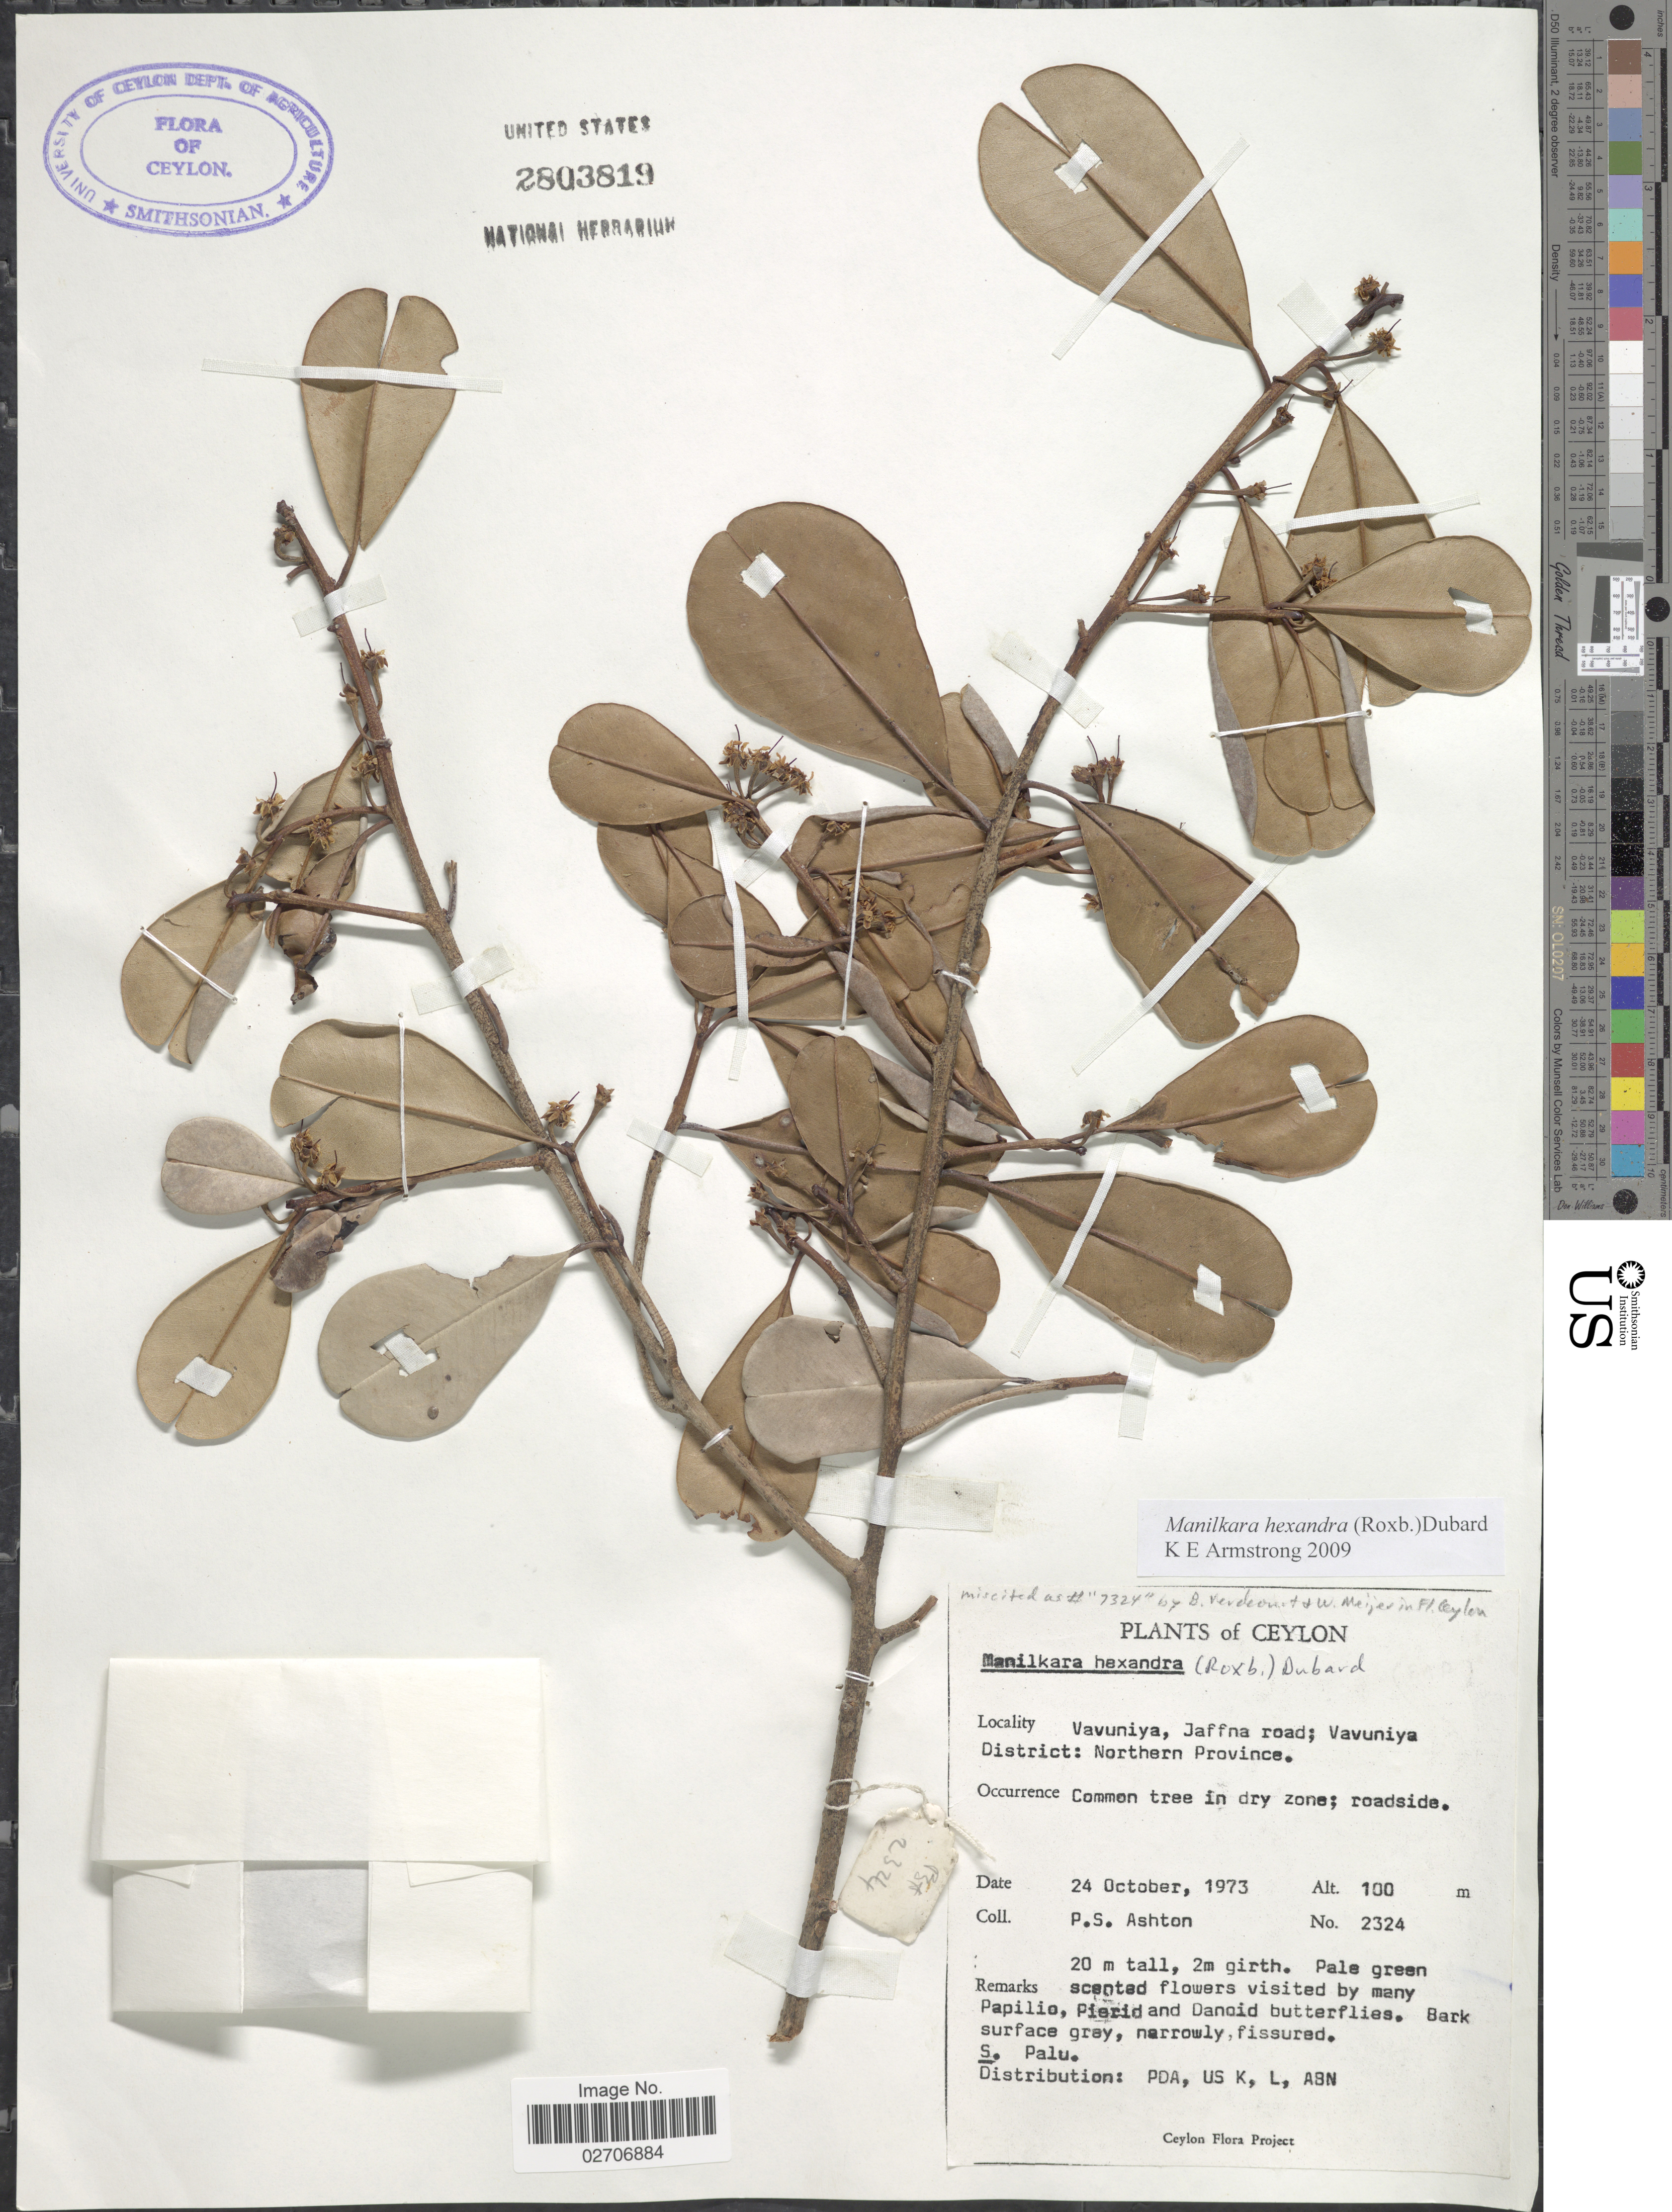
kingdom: Plantae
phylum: Tracheophyta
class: Magnoliopsida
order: Ericales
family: Sapotaceae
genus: Manilkara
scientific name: Manilkara hexandra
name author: (Roxb.) Dubard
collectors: P. S. Ashton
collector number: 2324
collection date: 1973-10-24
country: Sri Lanka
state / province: Northern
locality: Ceylon, Vavuniya, Jaffna road; Vavuniya District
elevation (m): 100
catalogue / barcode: US 2803819